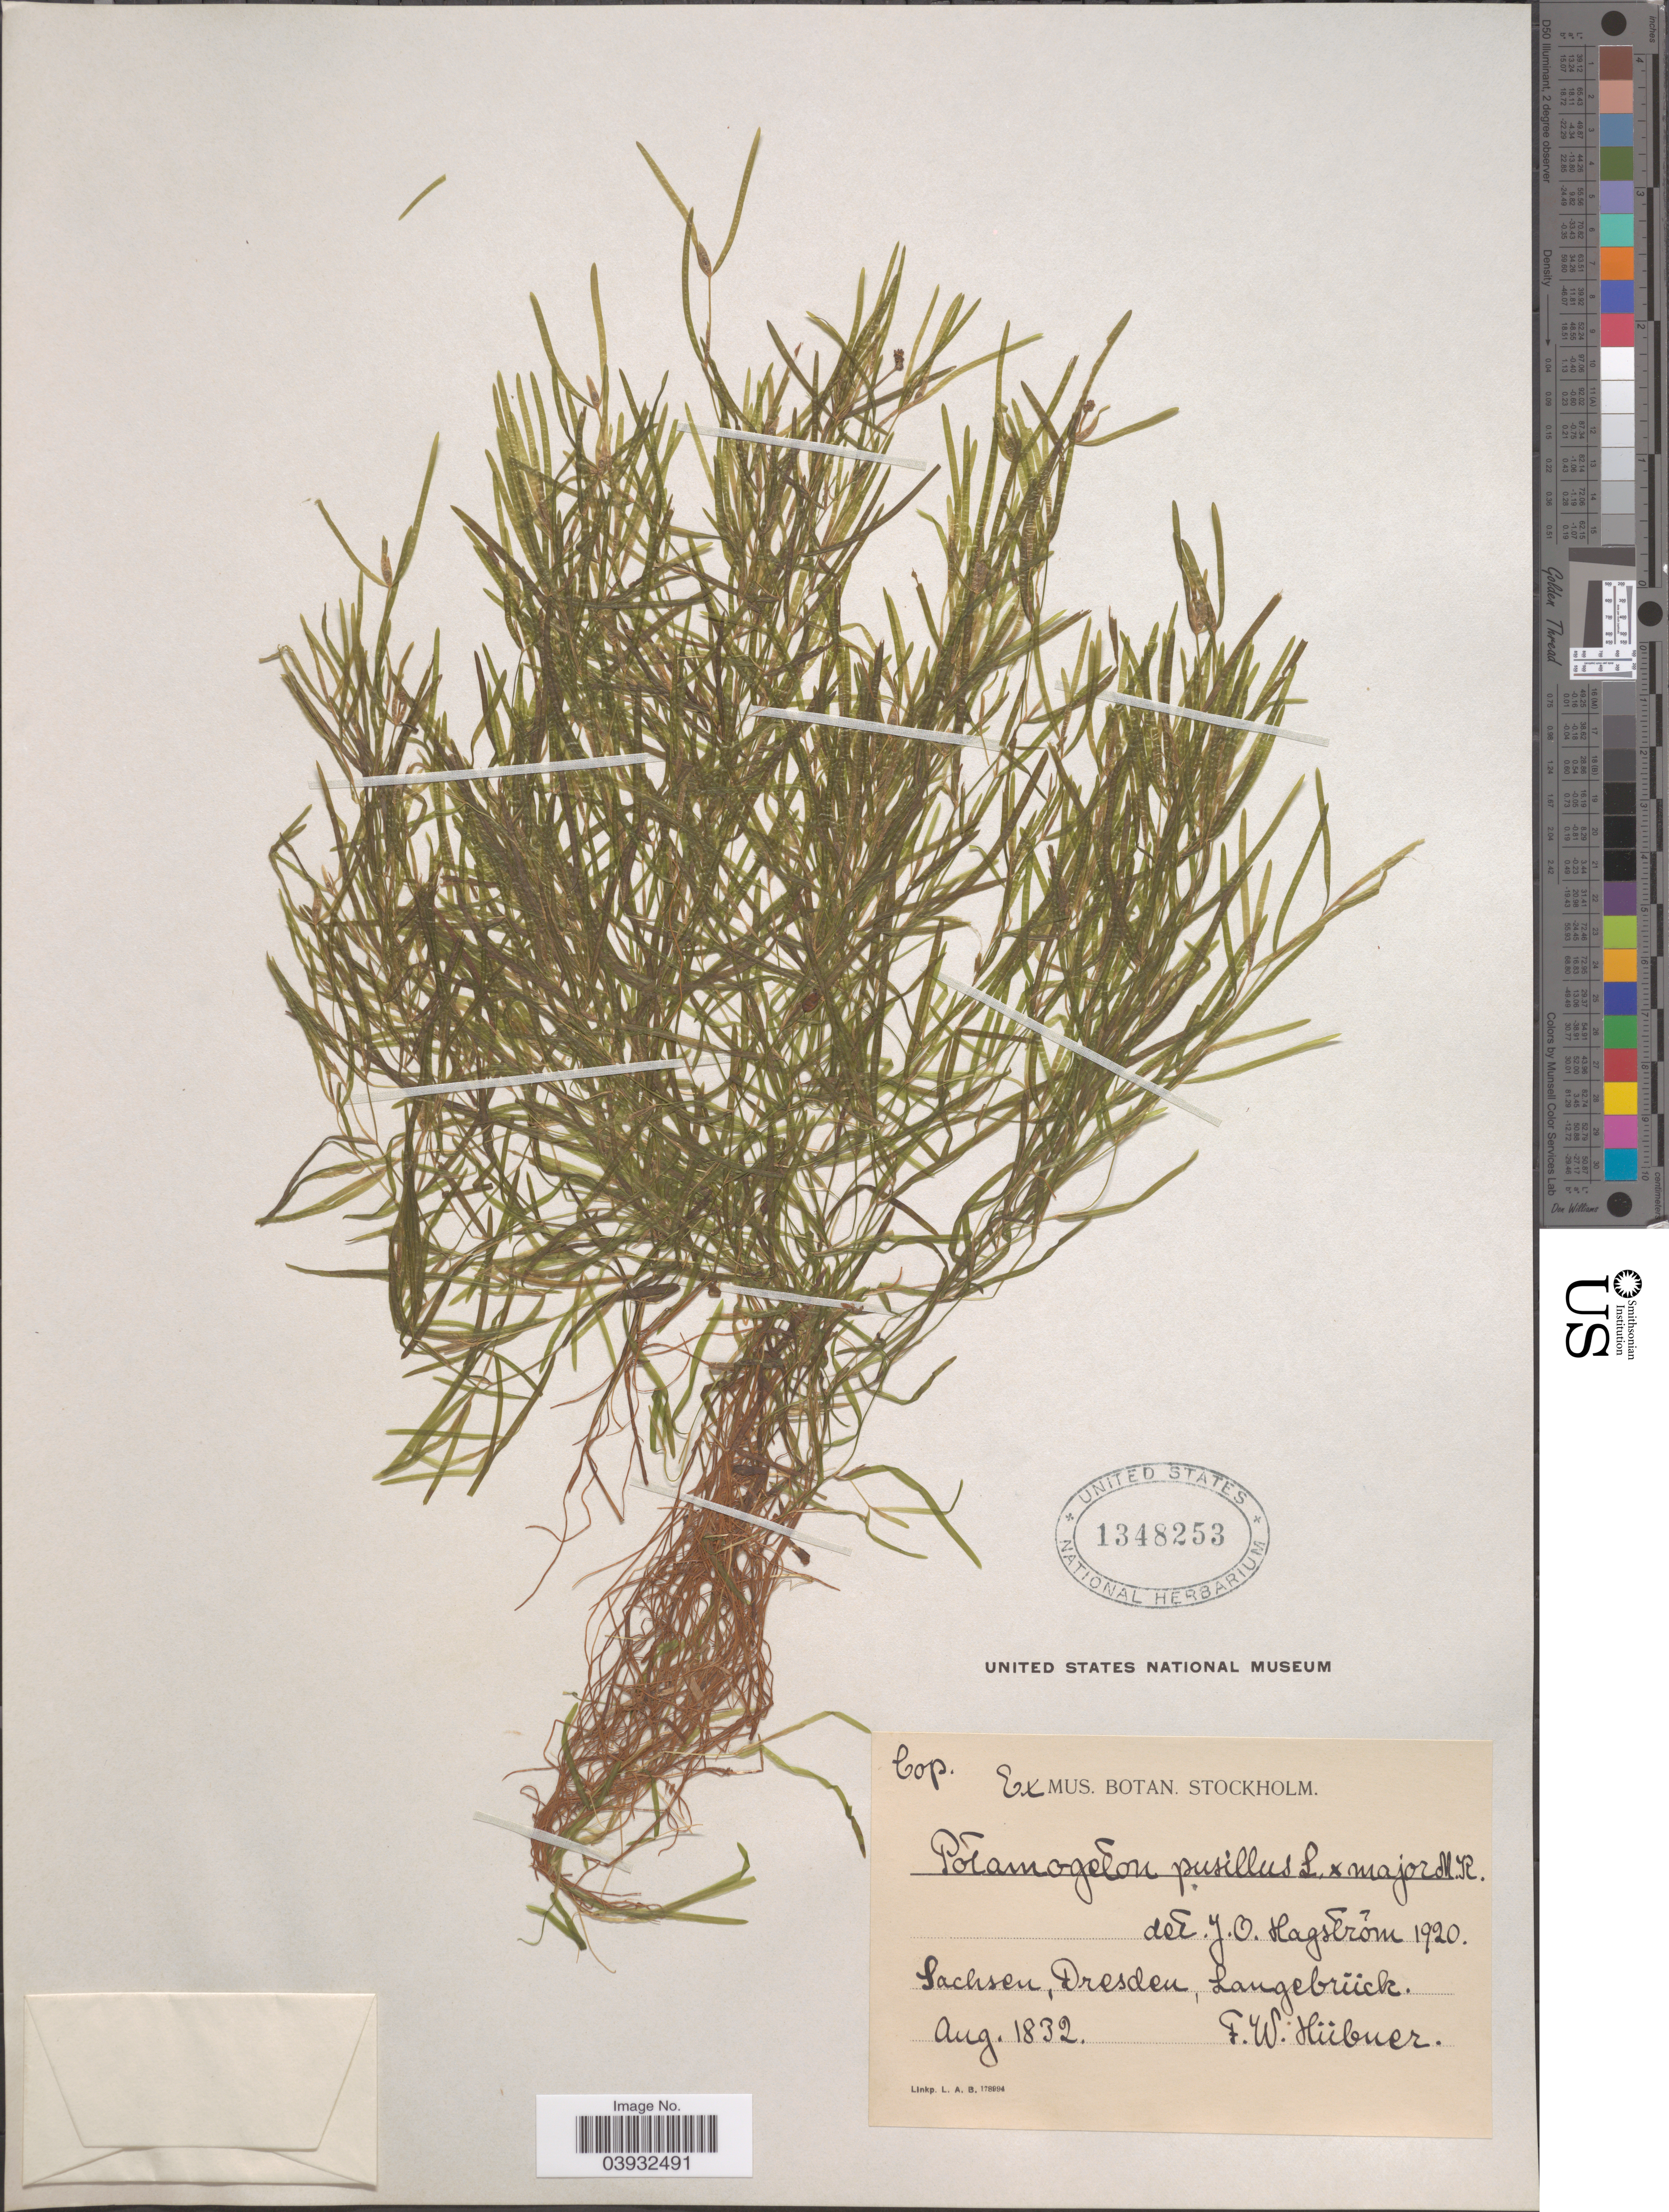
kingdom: Plantae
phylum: Tracheophyta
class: Liliopsida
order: Alismatales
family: Potamogetonaceae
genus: Potamogeton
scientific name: Potamogeton pusillus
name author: L.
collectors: F. Hübner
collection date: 1932-08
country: Germany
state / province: Sachsen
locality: Dresden, Langebrück.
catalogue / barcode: US 1348253